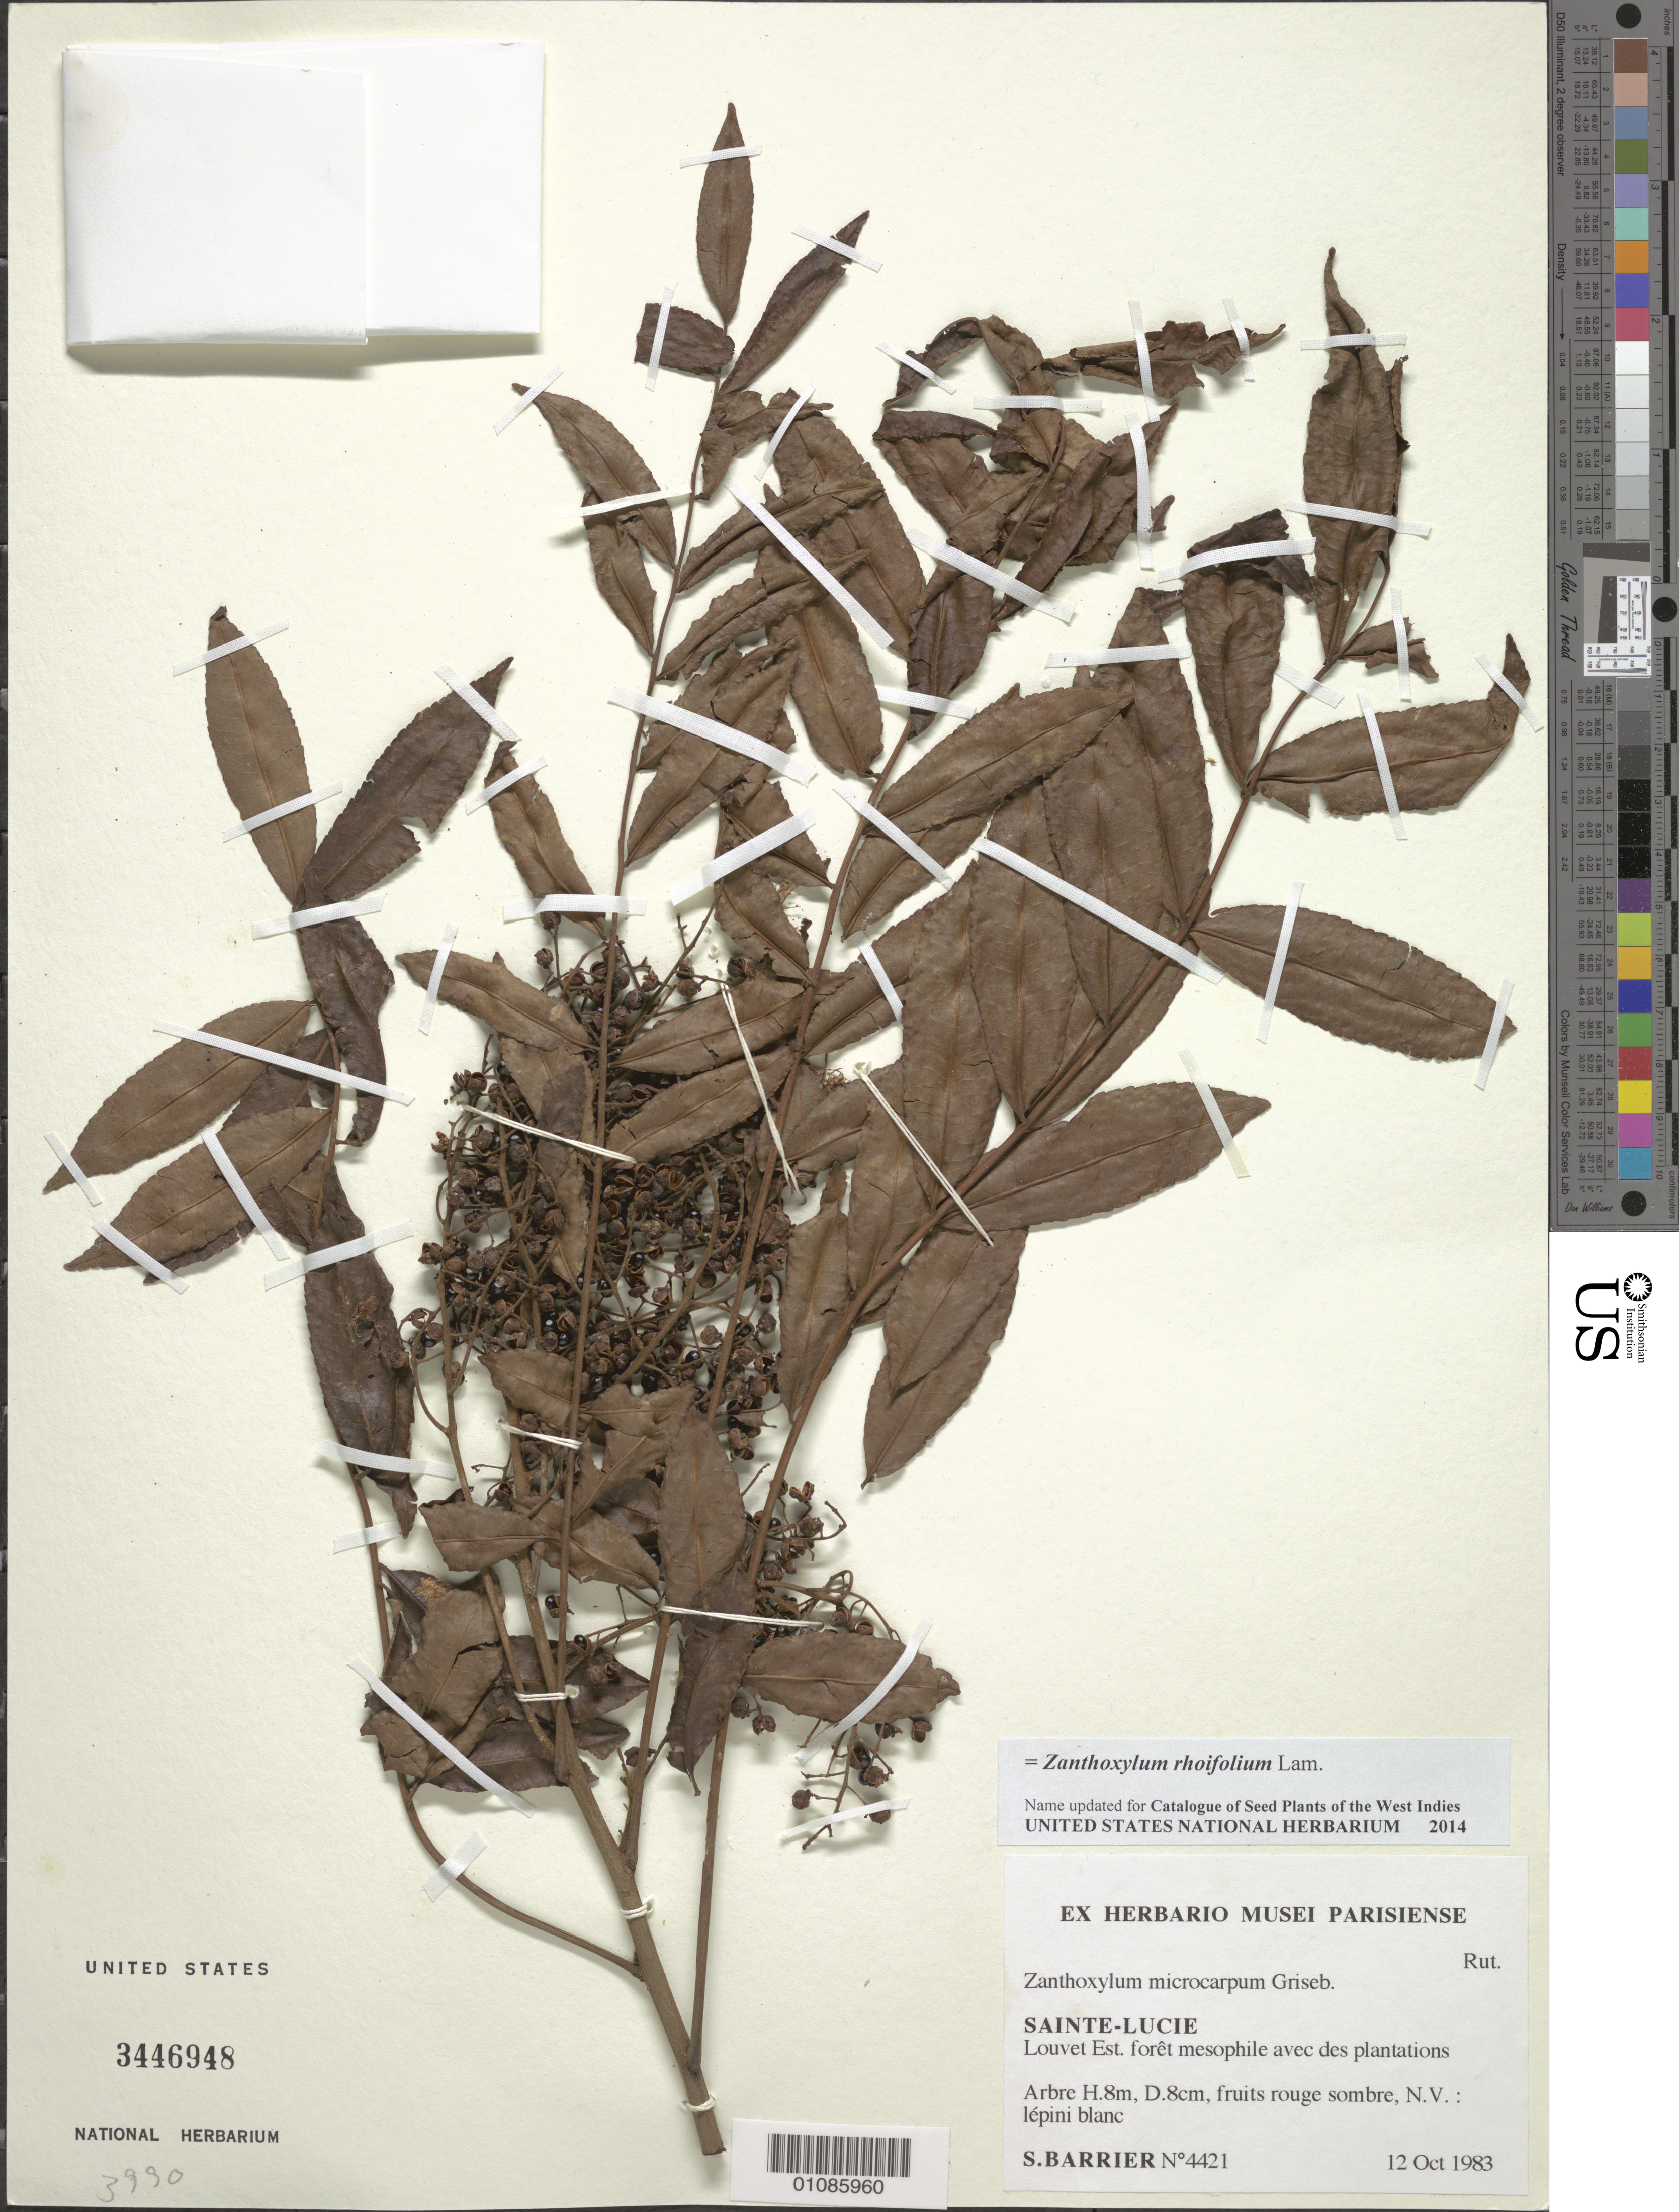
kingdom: Plantae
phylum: Tracheophyta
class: Magnoliopsida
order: Sapindales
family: Rutaceae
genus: Zanthoxylum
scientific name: Zanthoxylum rhoifolium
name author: Lam.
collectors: S. Barrier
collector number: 4421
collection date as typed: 12 Oct 1983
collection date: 1983-10-12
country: St. Lucia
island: St. Lucia I.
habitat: Forêt mesophile avec des plantations.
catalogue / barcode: US 3446948